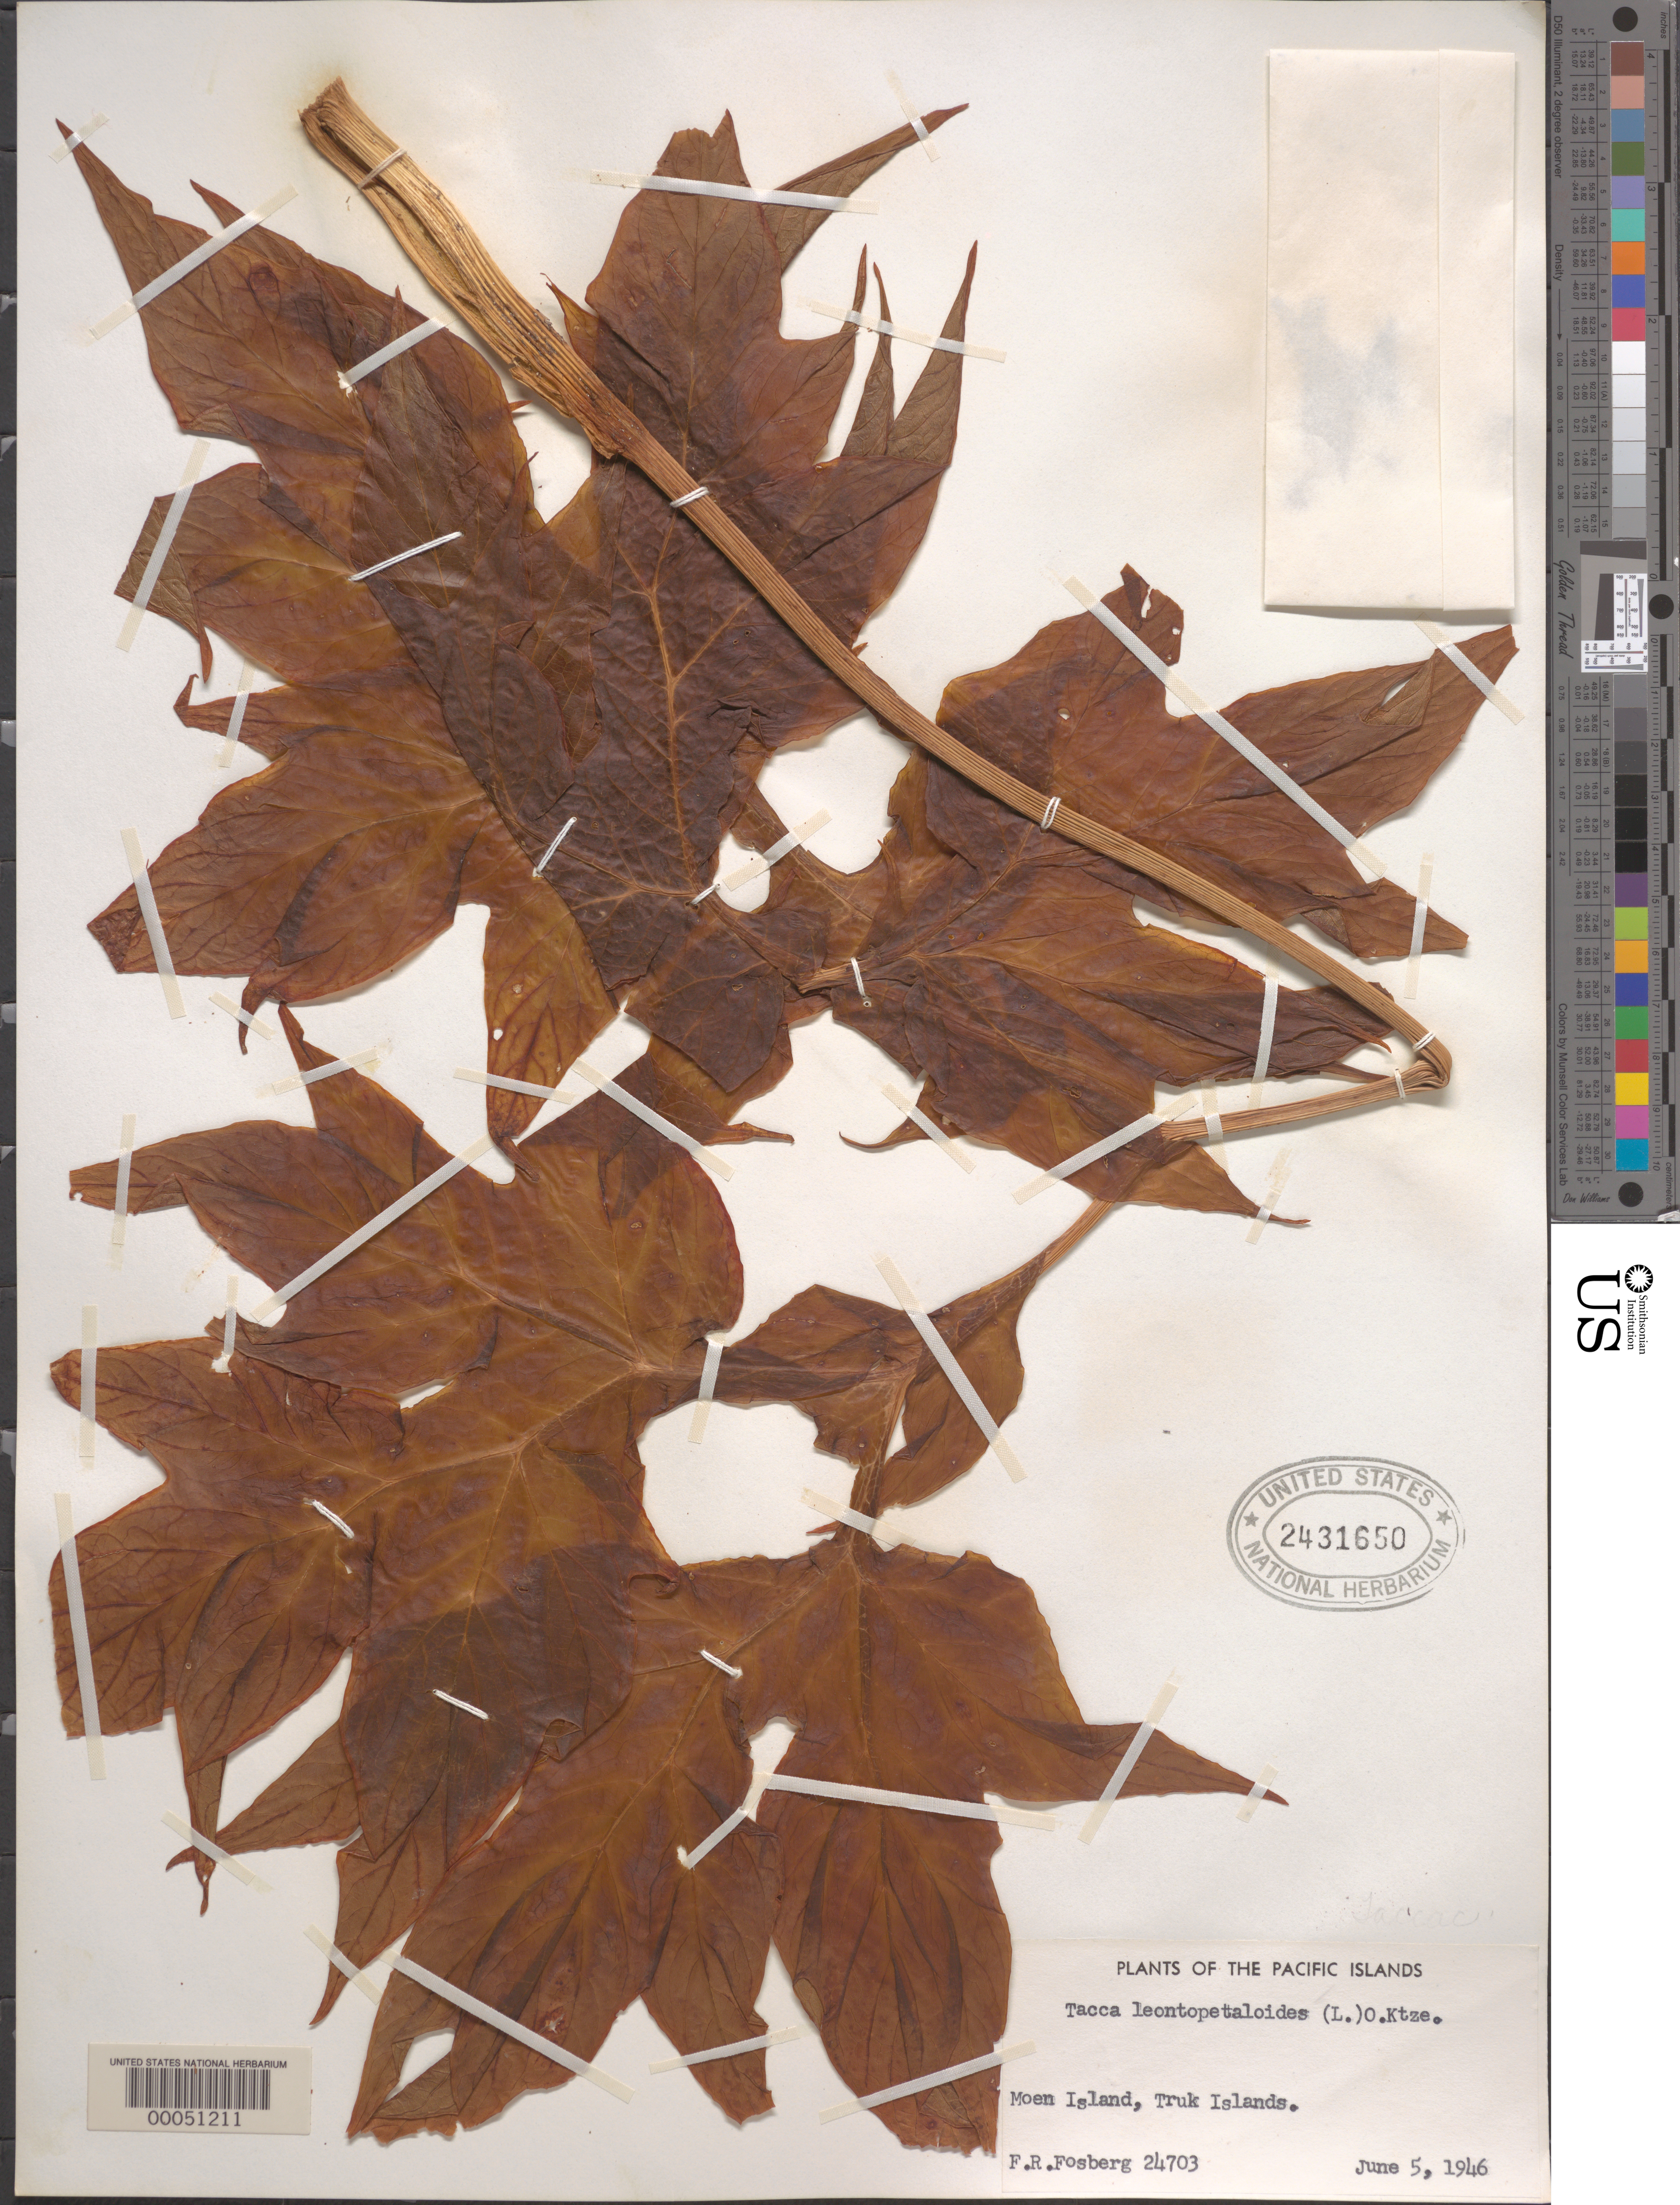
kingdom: Plantae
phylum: Tracheophyta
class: Liliopsida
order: Dioscoreales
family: Dioscoreaceae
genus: Tacca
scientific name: Tacca leontopetaloides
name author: (L.) Kuntze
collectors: F. R. Fosberg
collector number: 24703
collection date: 1946-06-05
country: Micronesia, Federated States of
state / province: Truk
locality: The Pacific Islands. Moen Island, Truk Islands.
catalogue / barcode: US 2431650